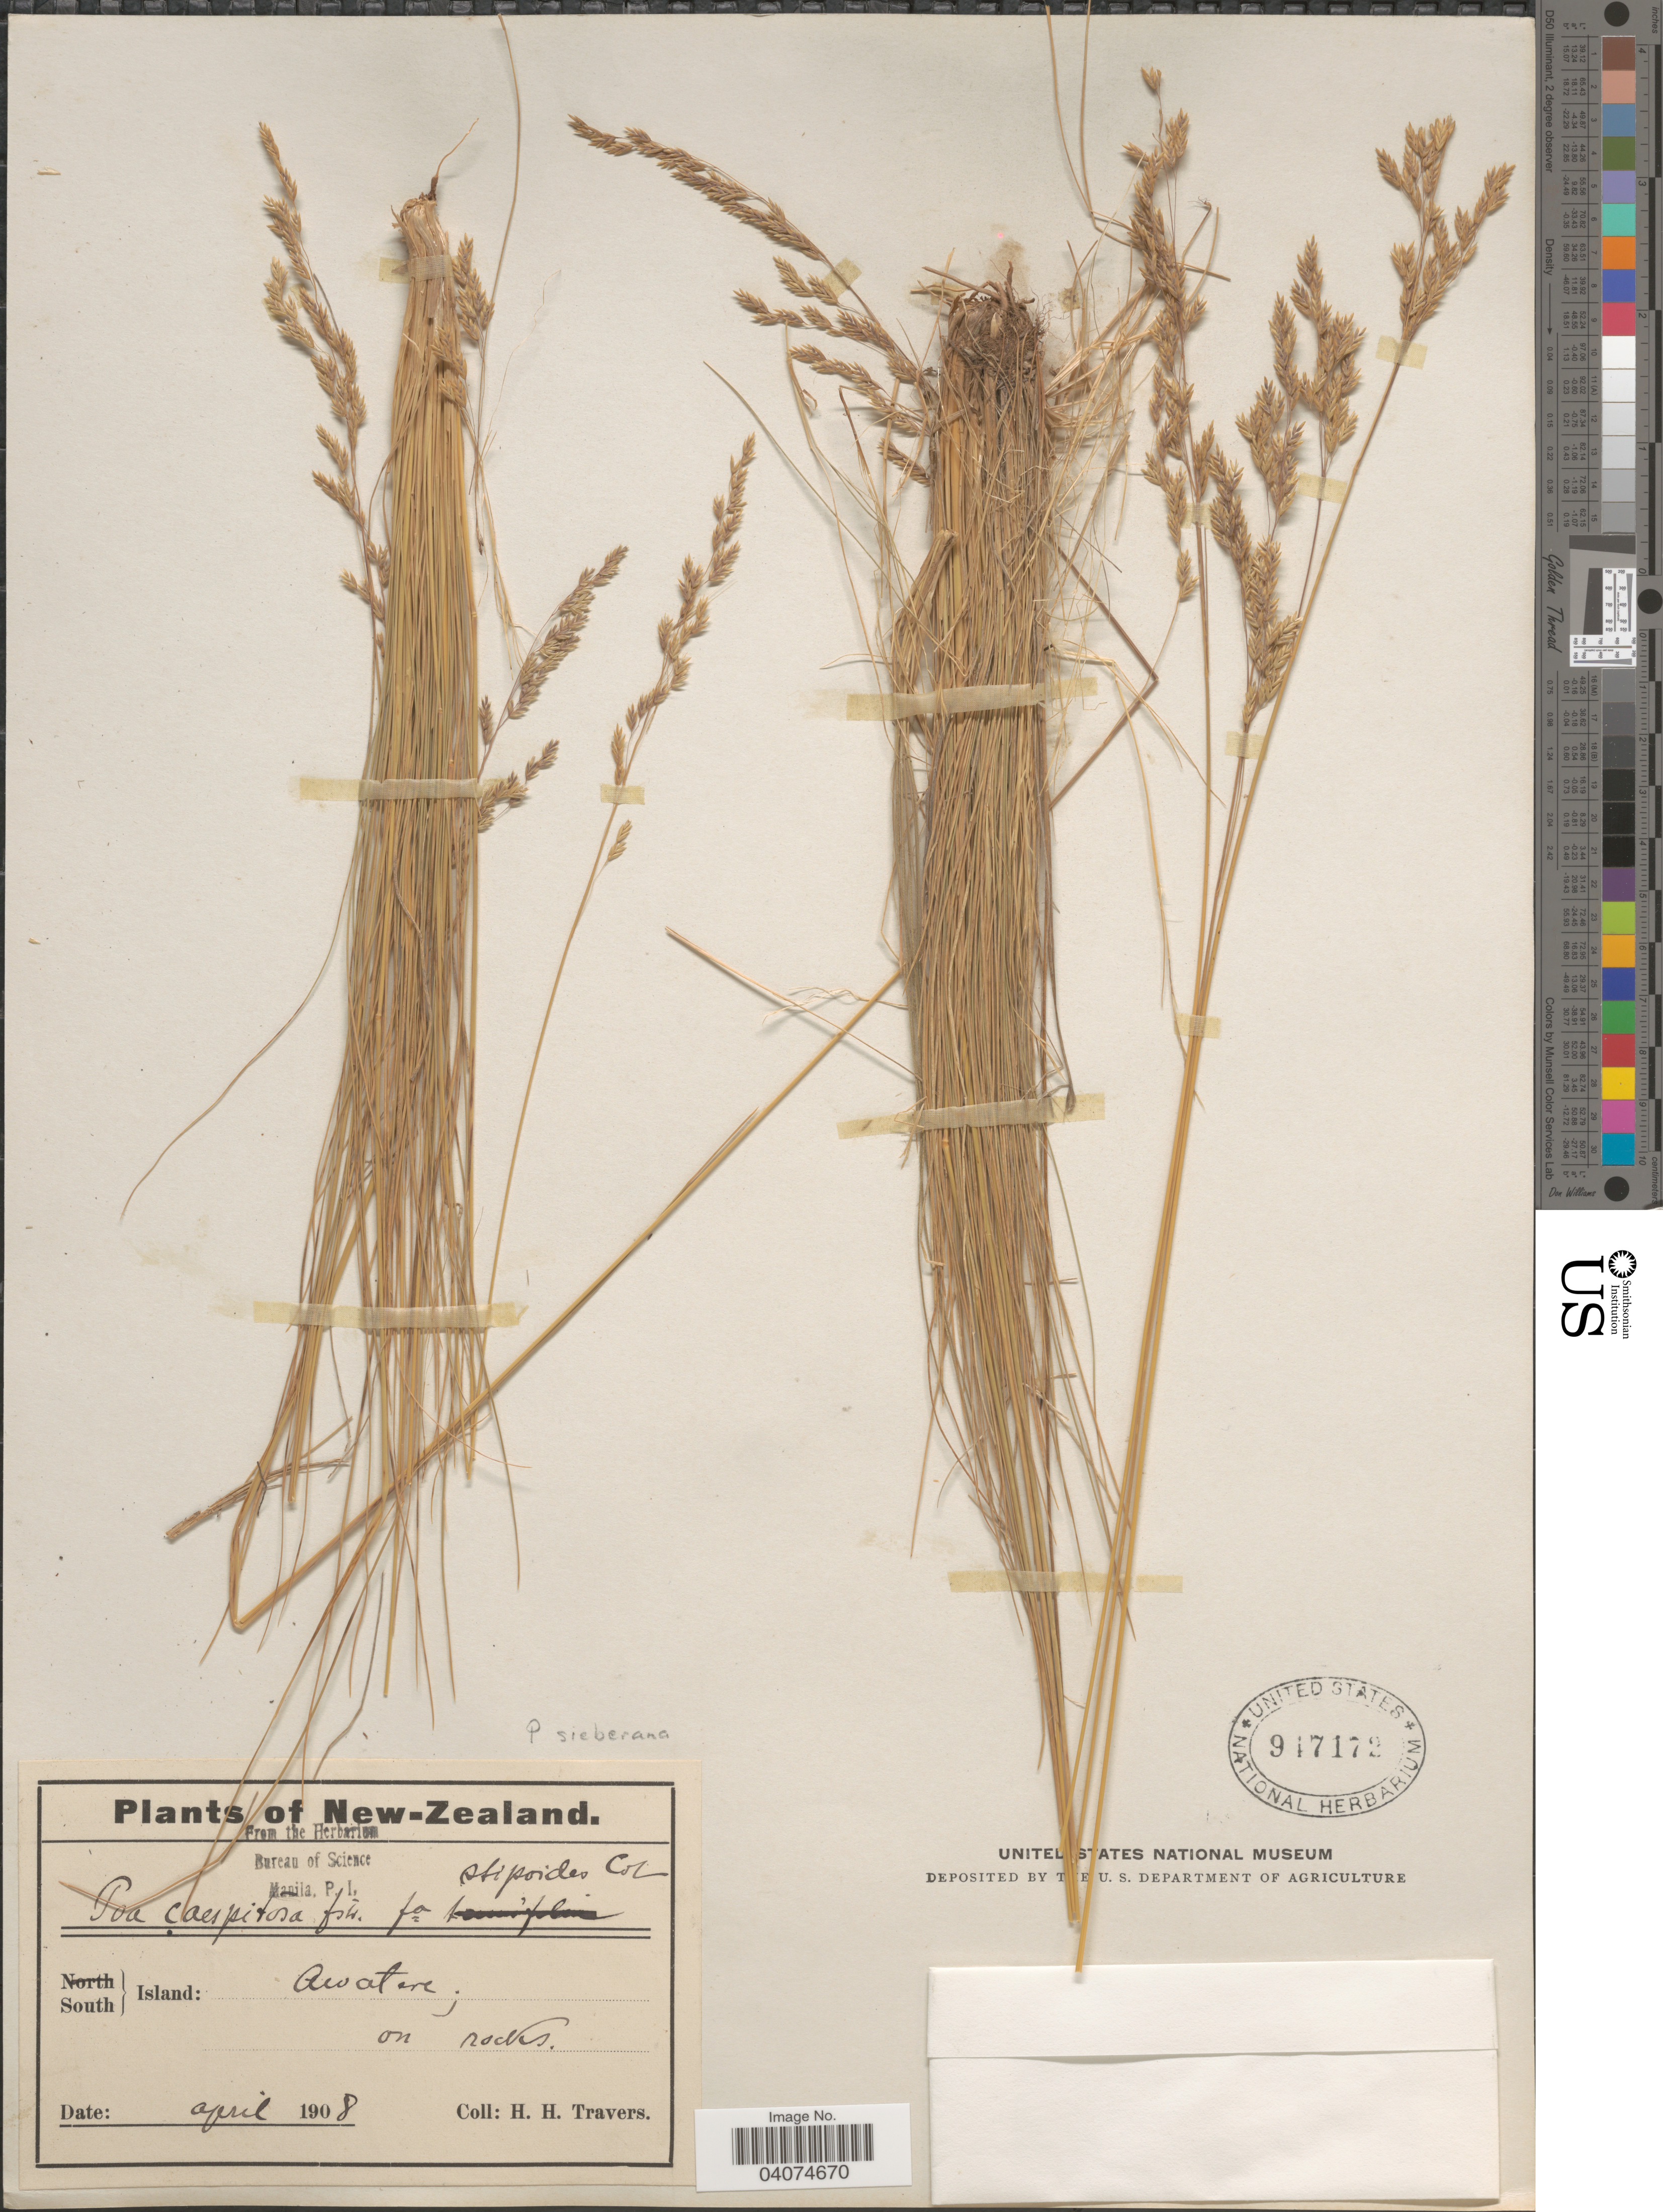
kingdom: Plantae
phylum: Tracheophyta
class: Liliopsida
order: Poales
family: Poaceae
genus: Poa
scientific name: Poa sieberiana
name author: Spreng.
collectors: H. Travers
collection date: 1908-04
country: New Zealand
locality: South Island: Awatere; on rocks.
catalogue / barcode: US 947172